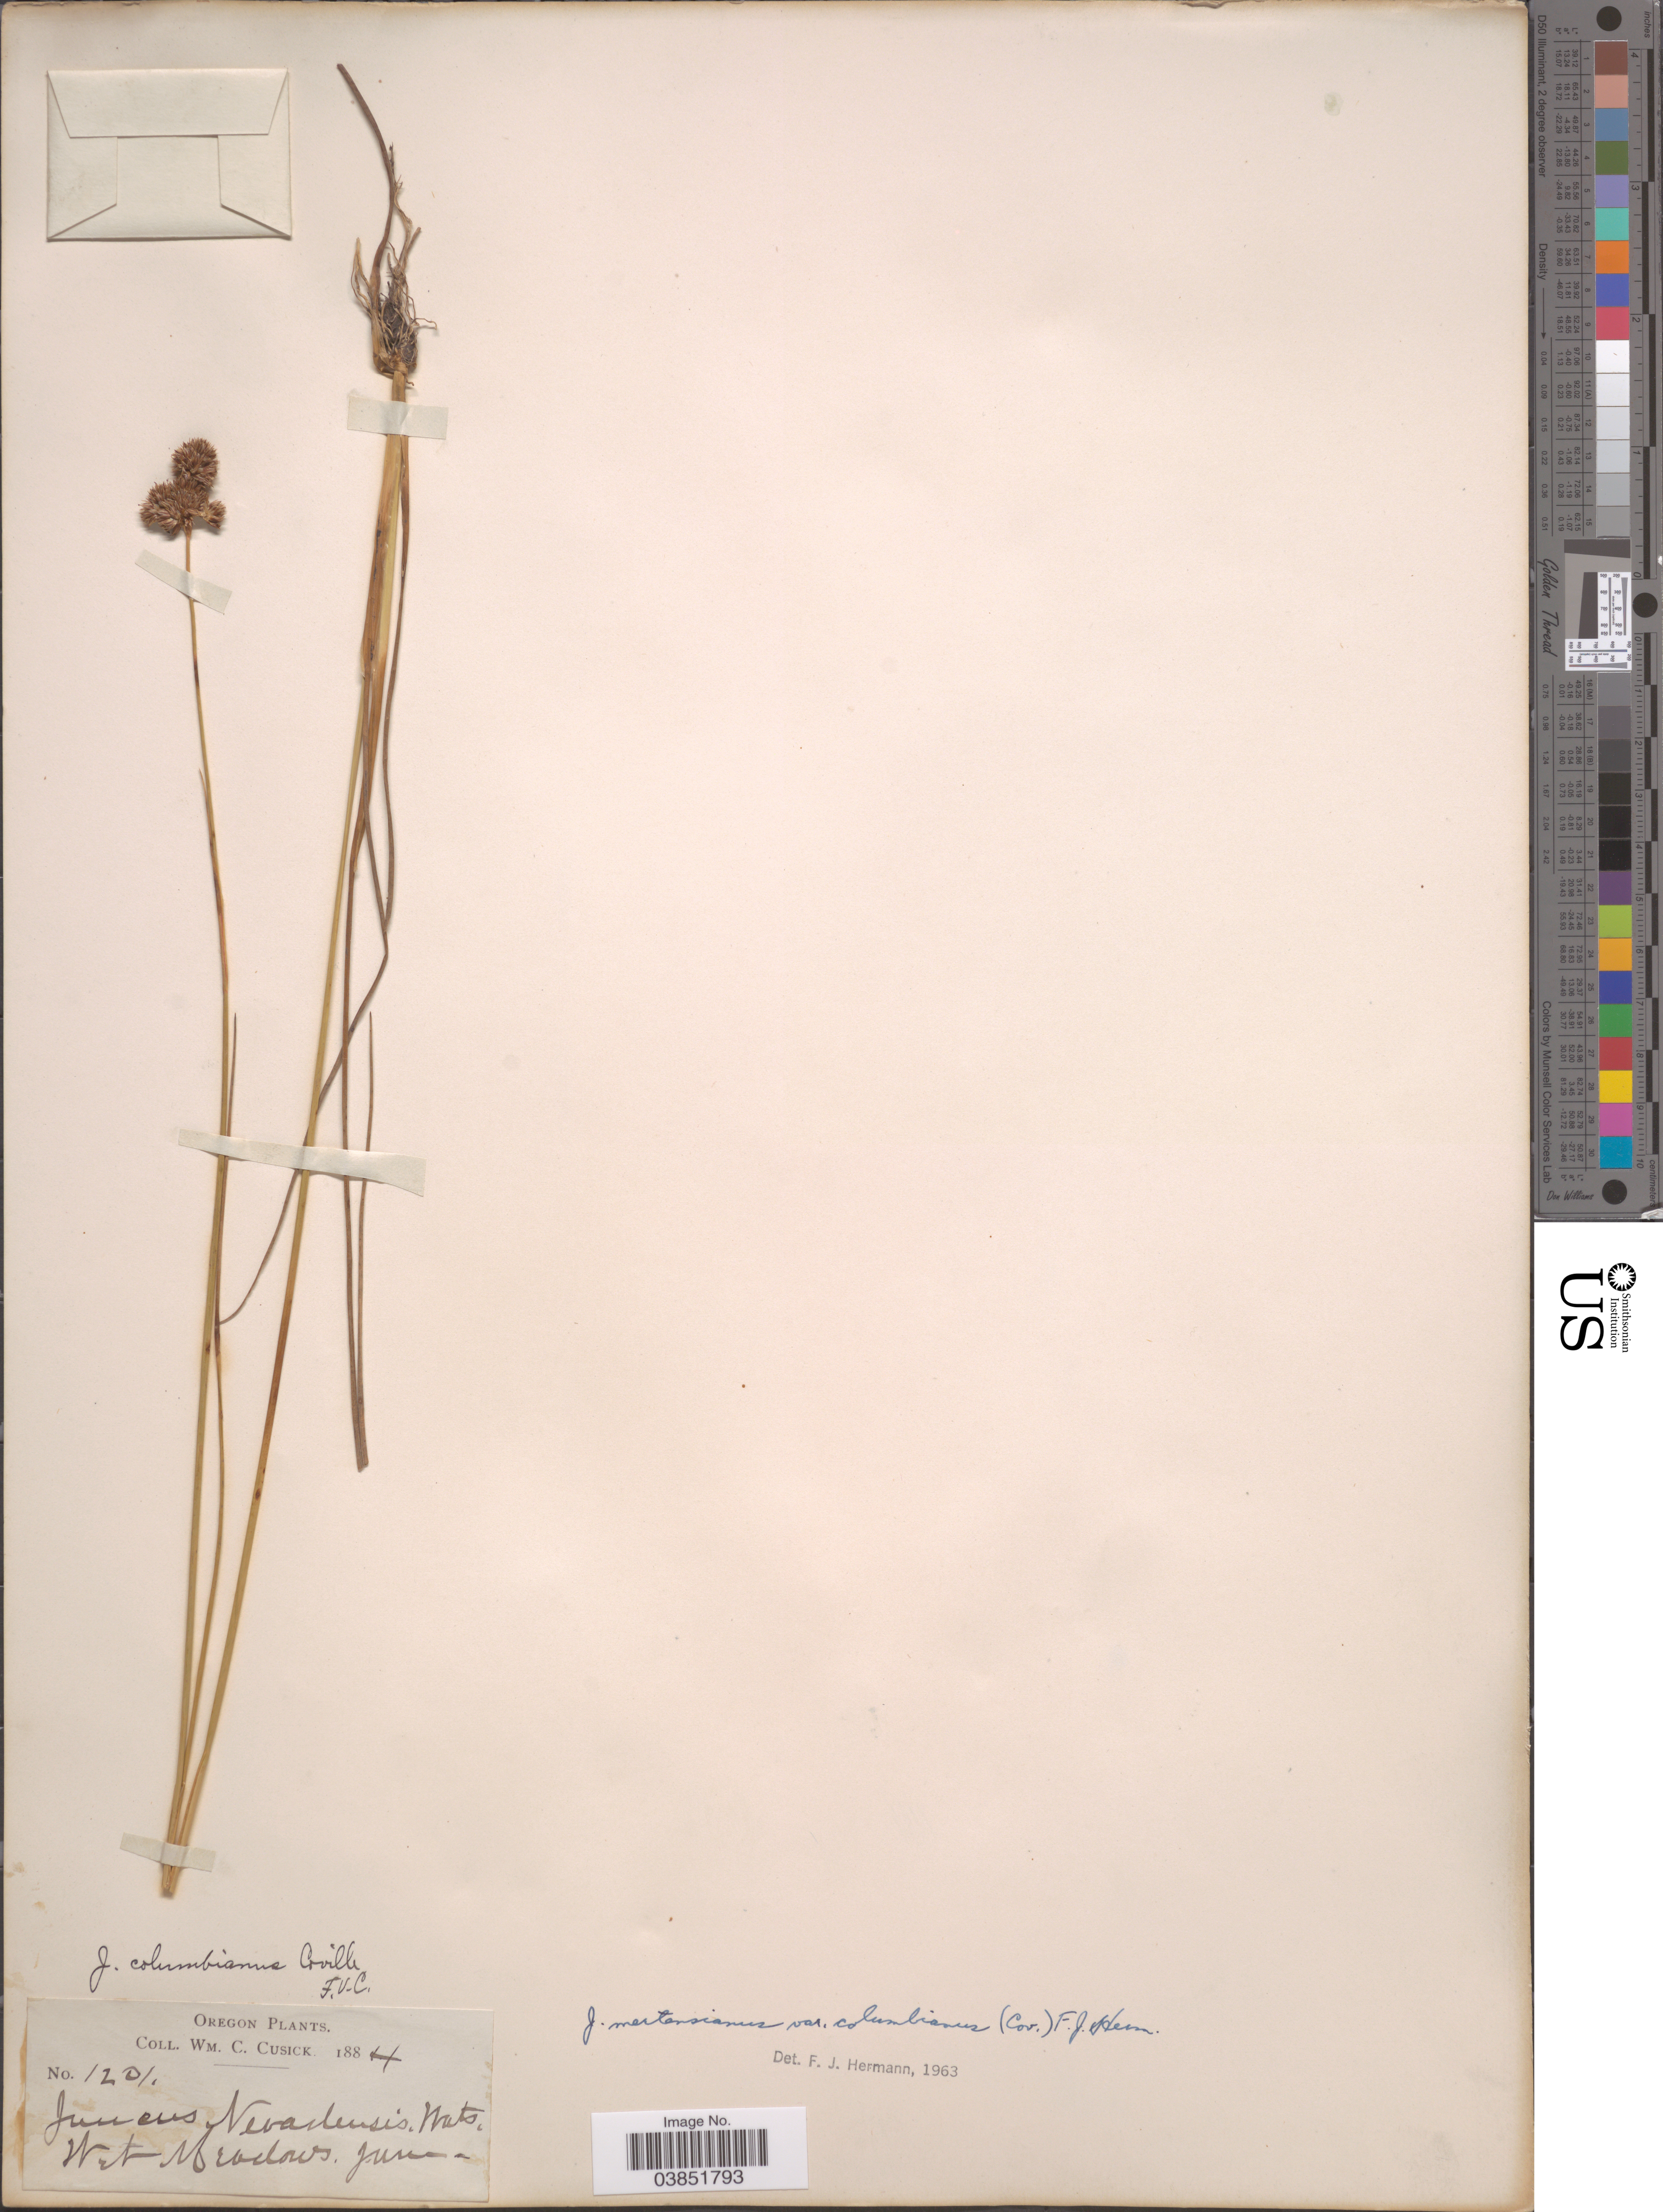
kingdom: Plantae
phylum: Tracheophyta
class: Liliopsida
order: Poales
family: Juncaceae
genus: Juncus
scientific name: Juncus columbianus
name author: Coville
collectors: W. C. Cusick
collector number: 1201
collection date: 1884-06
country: United States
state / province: Oregon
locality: Wet Meadows.